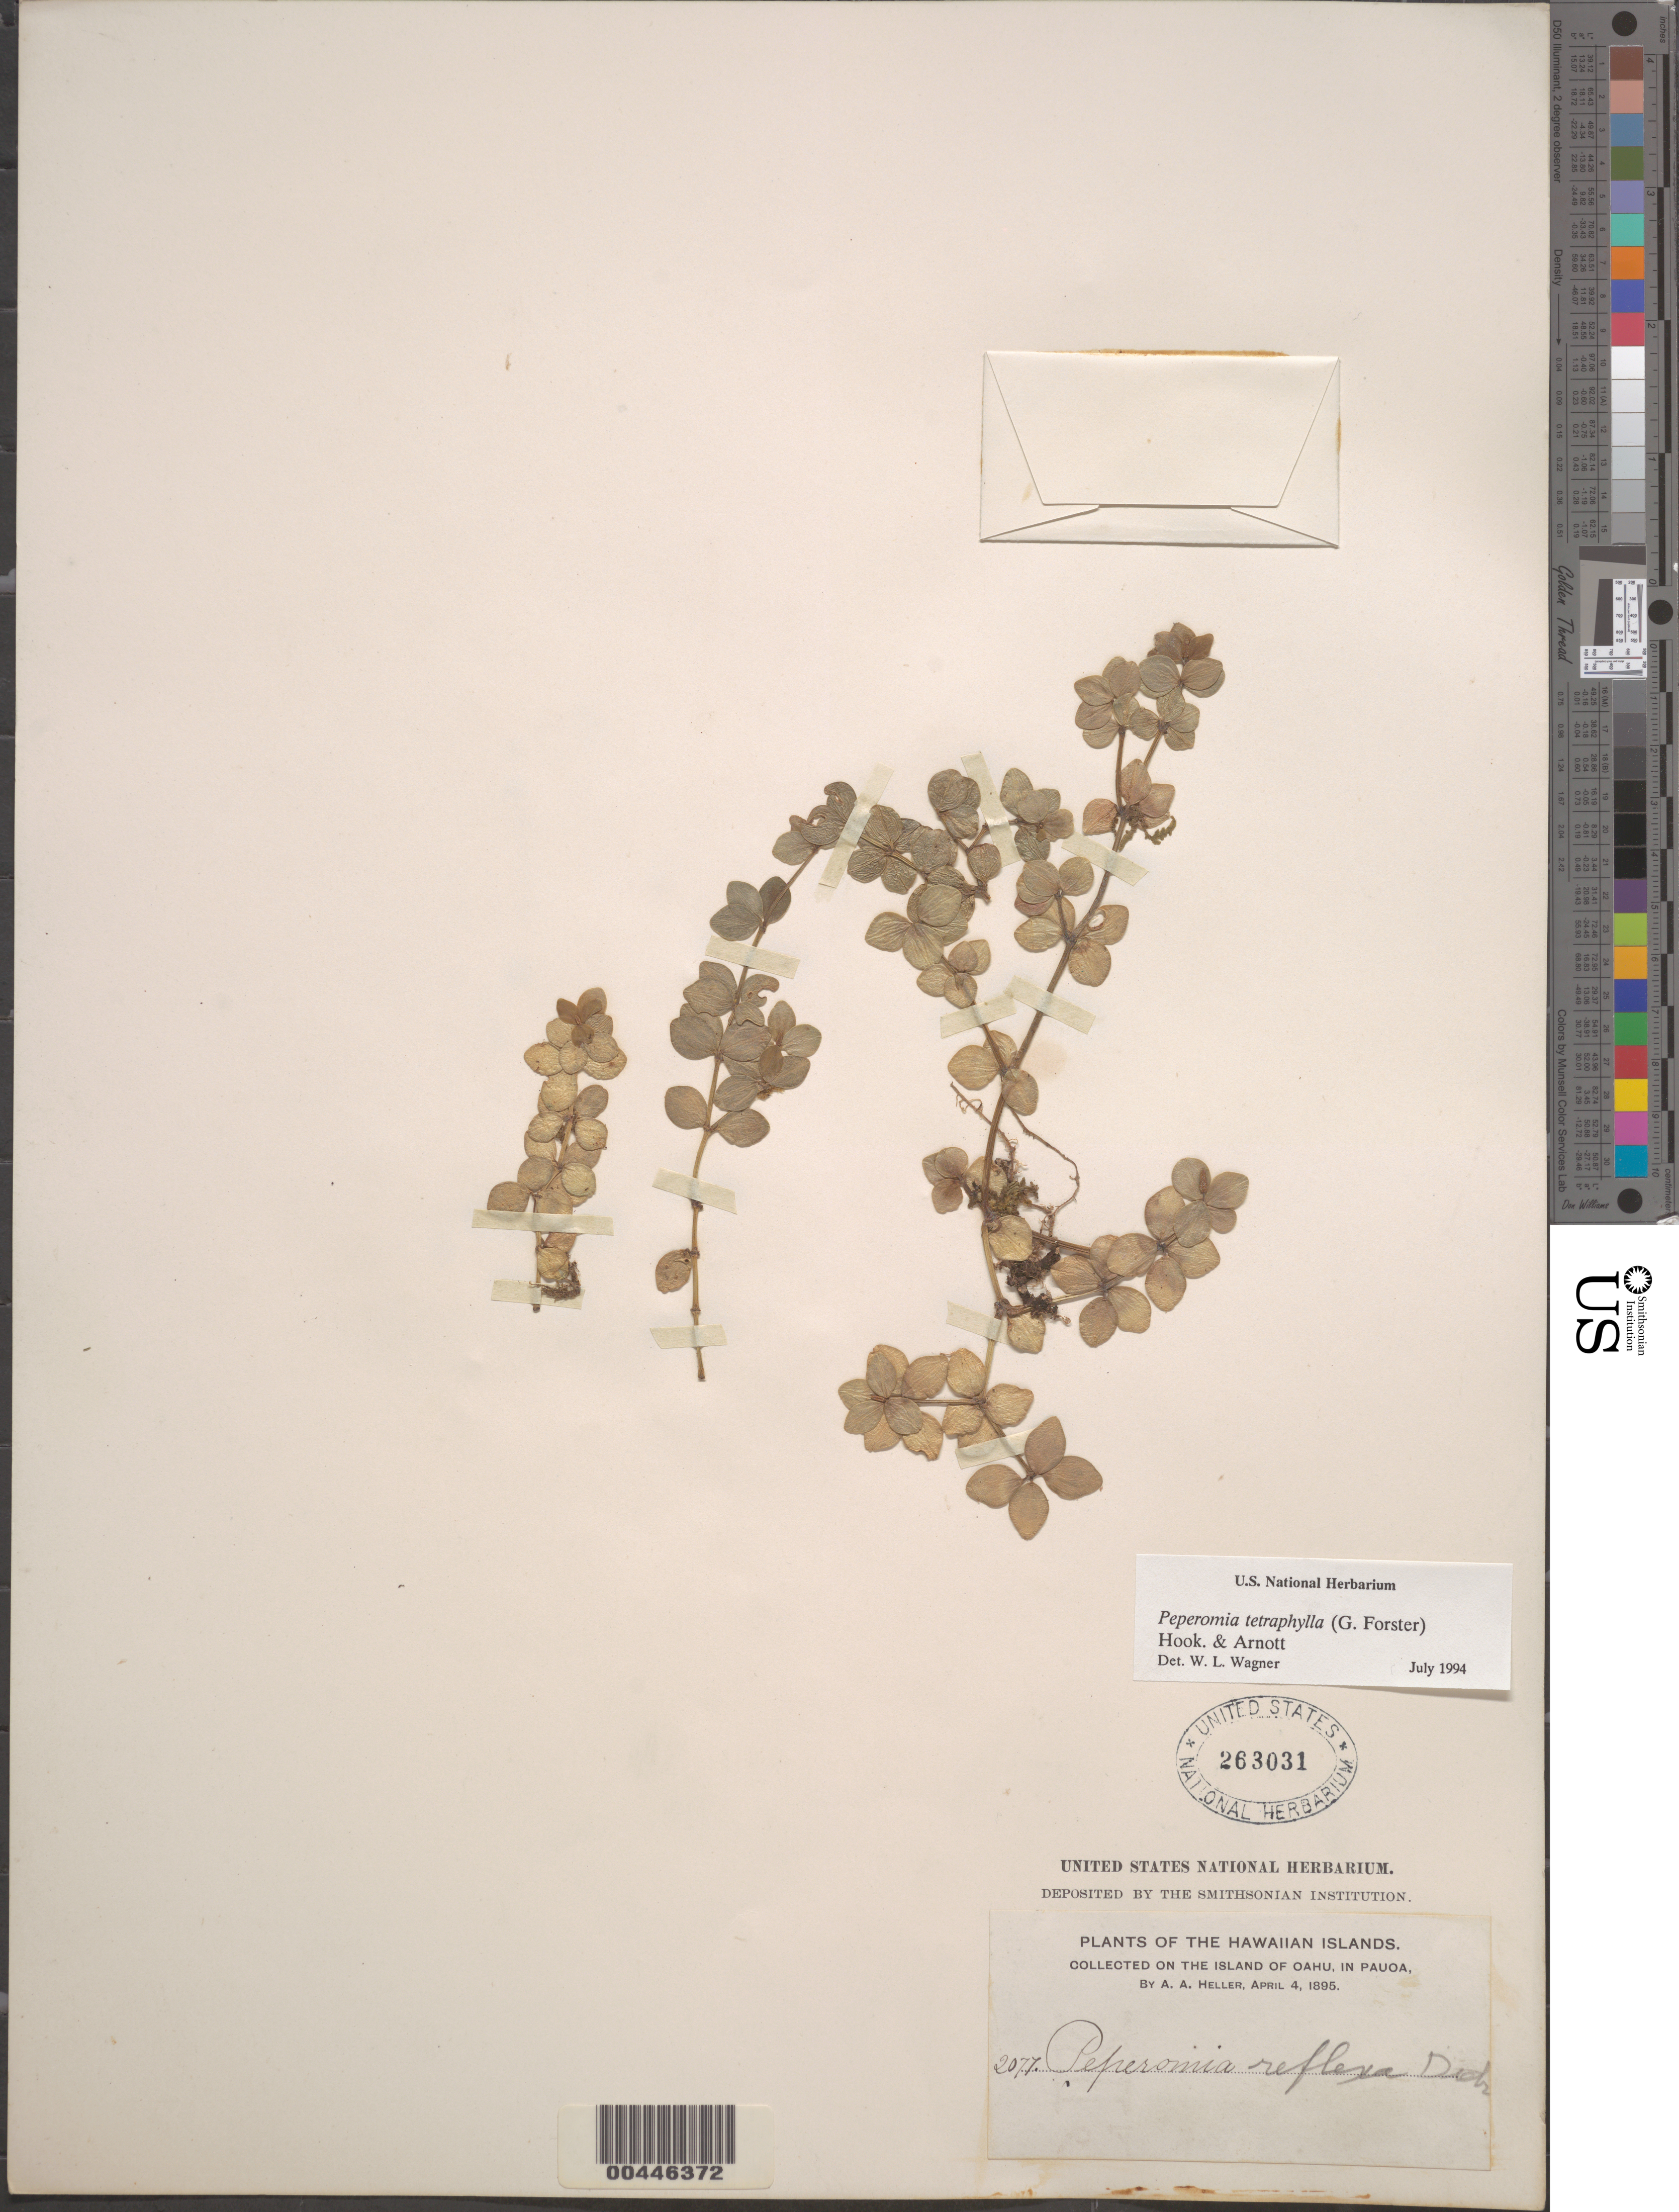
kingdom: Plantae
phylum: Tracheophyta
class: Magnoliopsida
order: Piperales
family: Piperaceae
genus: Peperomia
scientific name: Peperomia trichopus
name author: Trel. in J.F. Macbr.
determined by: Wagner, W. L., (BOT), Smithsonian Institution - National Museum of Natural History (UNITED STATES)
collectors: A. A. Heller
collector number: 2077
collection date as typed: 4 Apr 1895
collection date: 1895-04-04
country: United States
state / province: Hawaii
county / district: Honolulu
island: Oahu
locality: In Pauoa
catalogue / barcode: US 263031